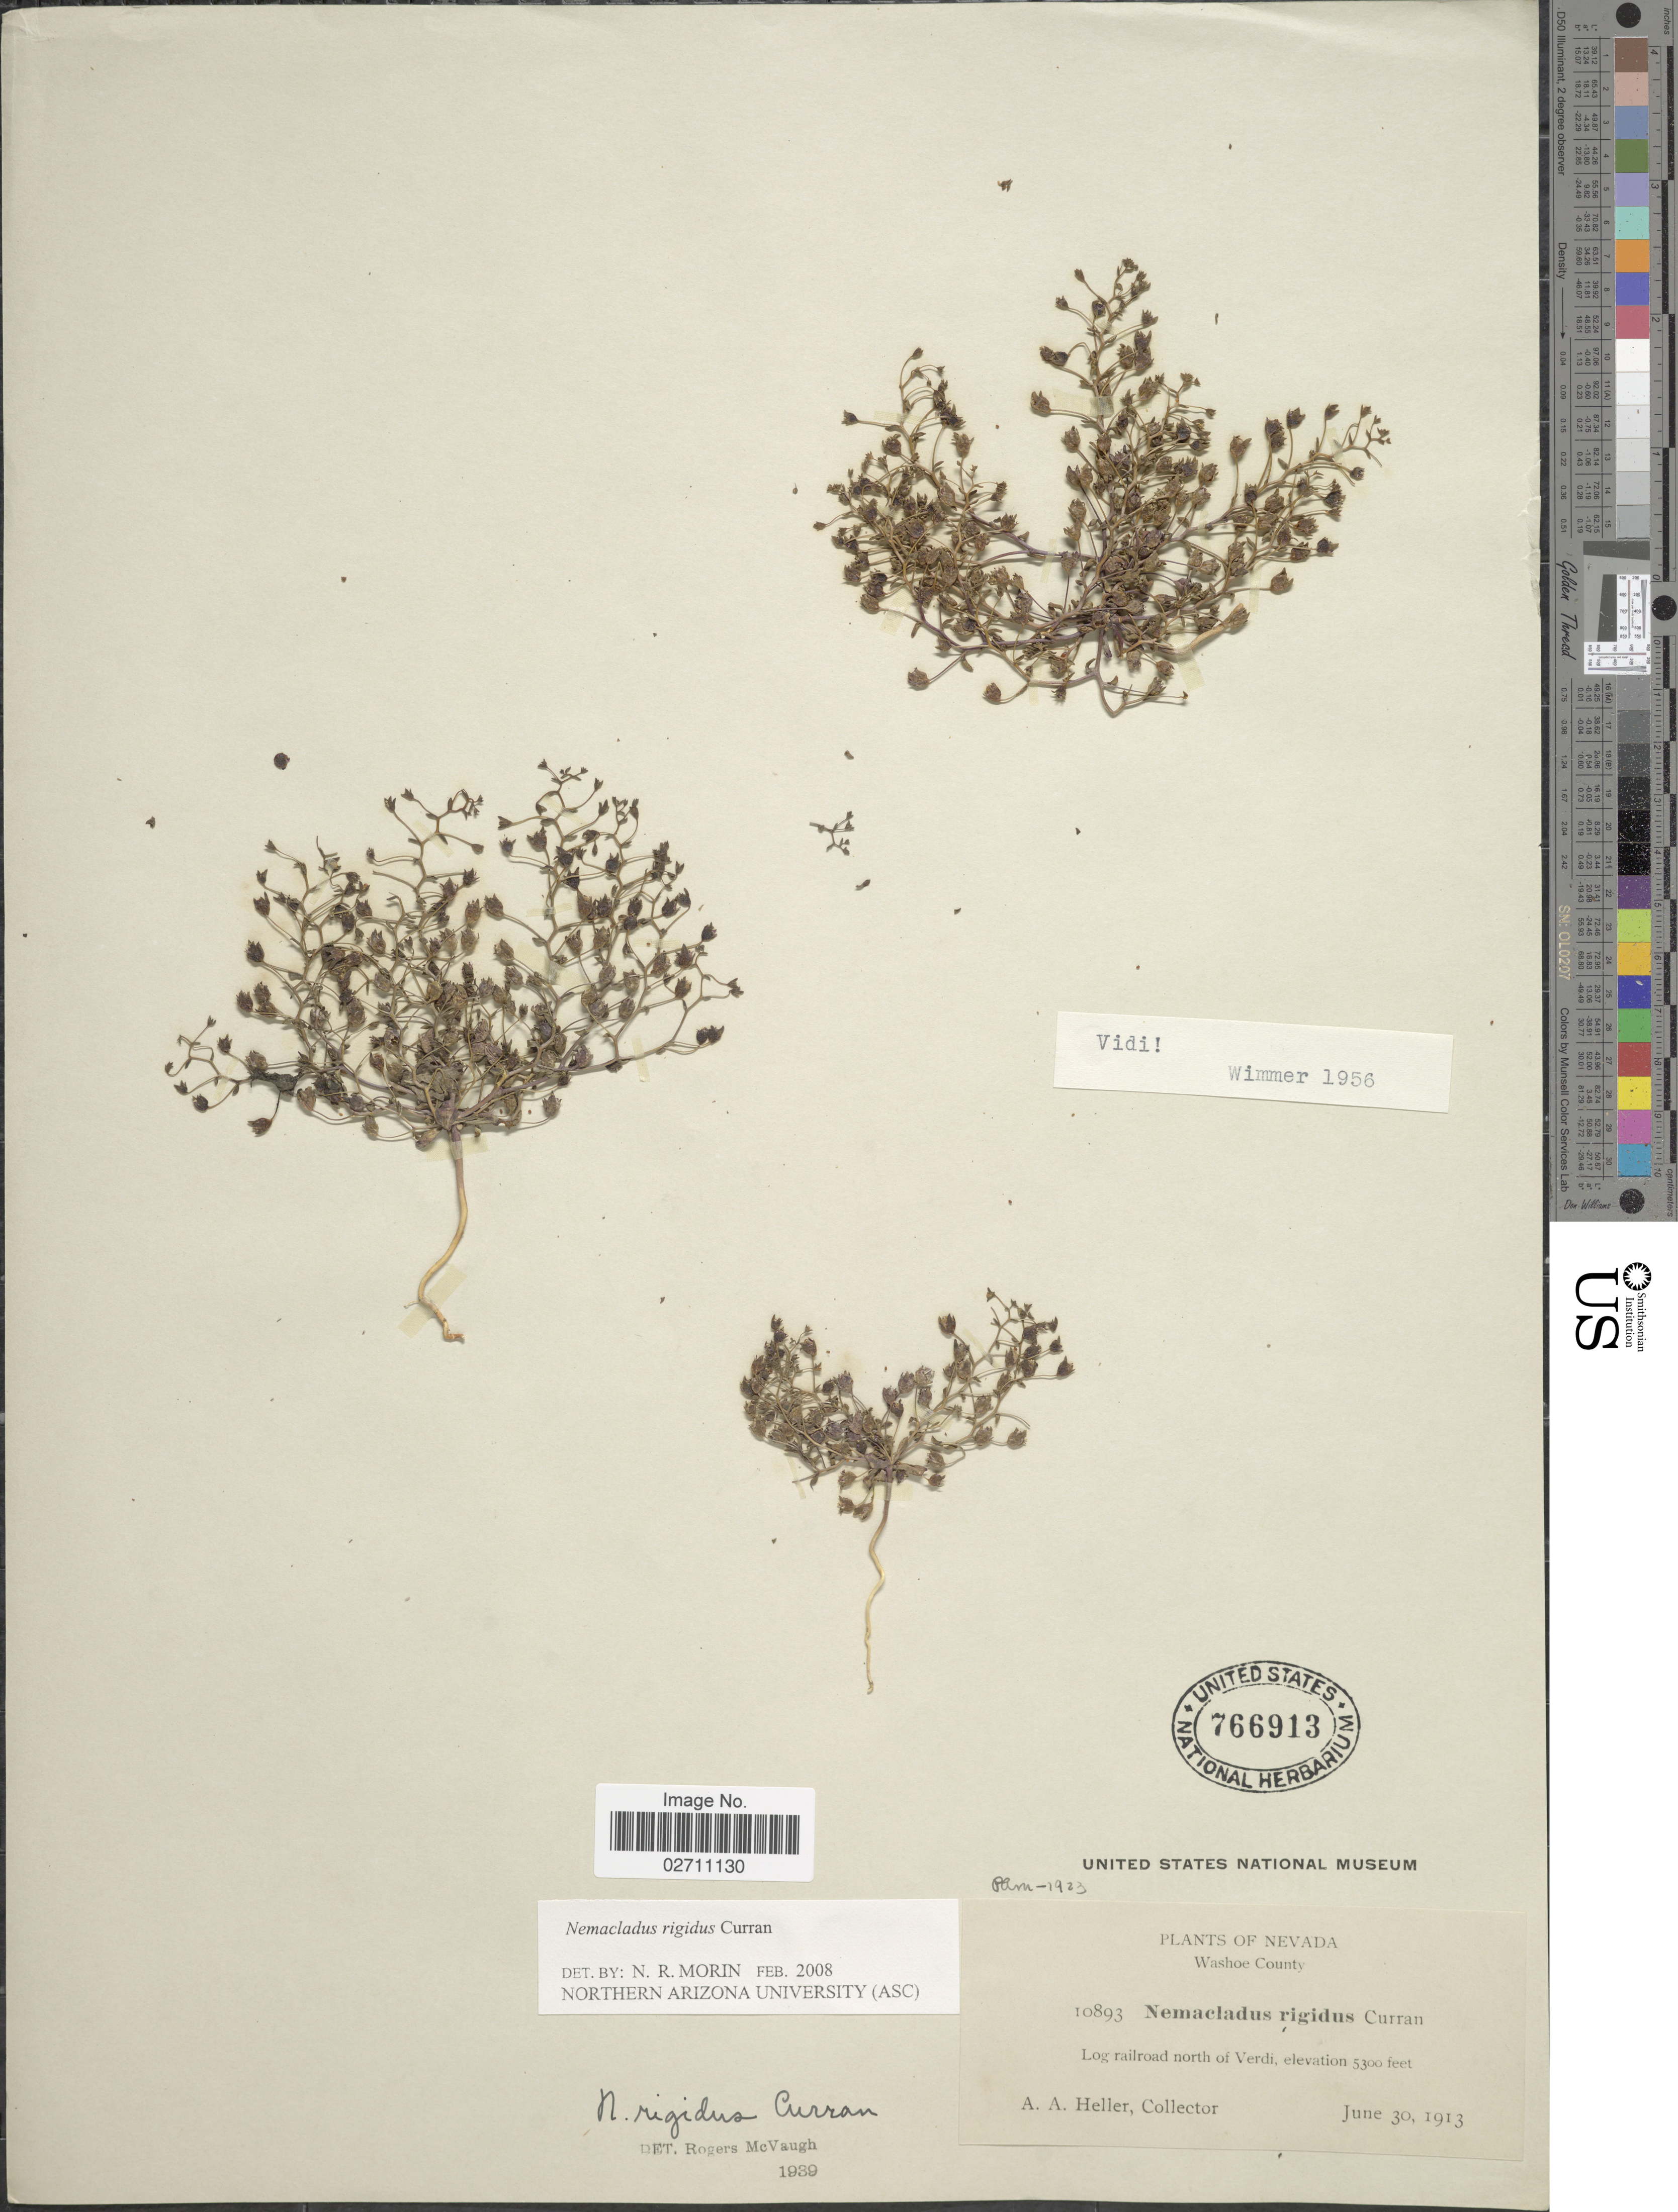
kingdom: Plantae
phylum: Tracheophyta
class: Magnoliopsida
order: Asterales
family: Campanulaceae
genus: Nemacladus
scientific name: Nemacladus rigidus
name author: Curran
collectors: A. A. Heller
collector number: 10893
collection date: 1913-06-30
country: United States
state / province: Nevada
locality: Washoe County, Log railroad north of Verdi.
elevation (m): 1615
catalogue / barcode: US 766913